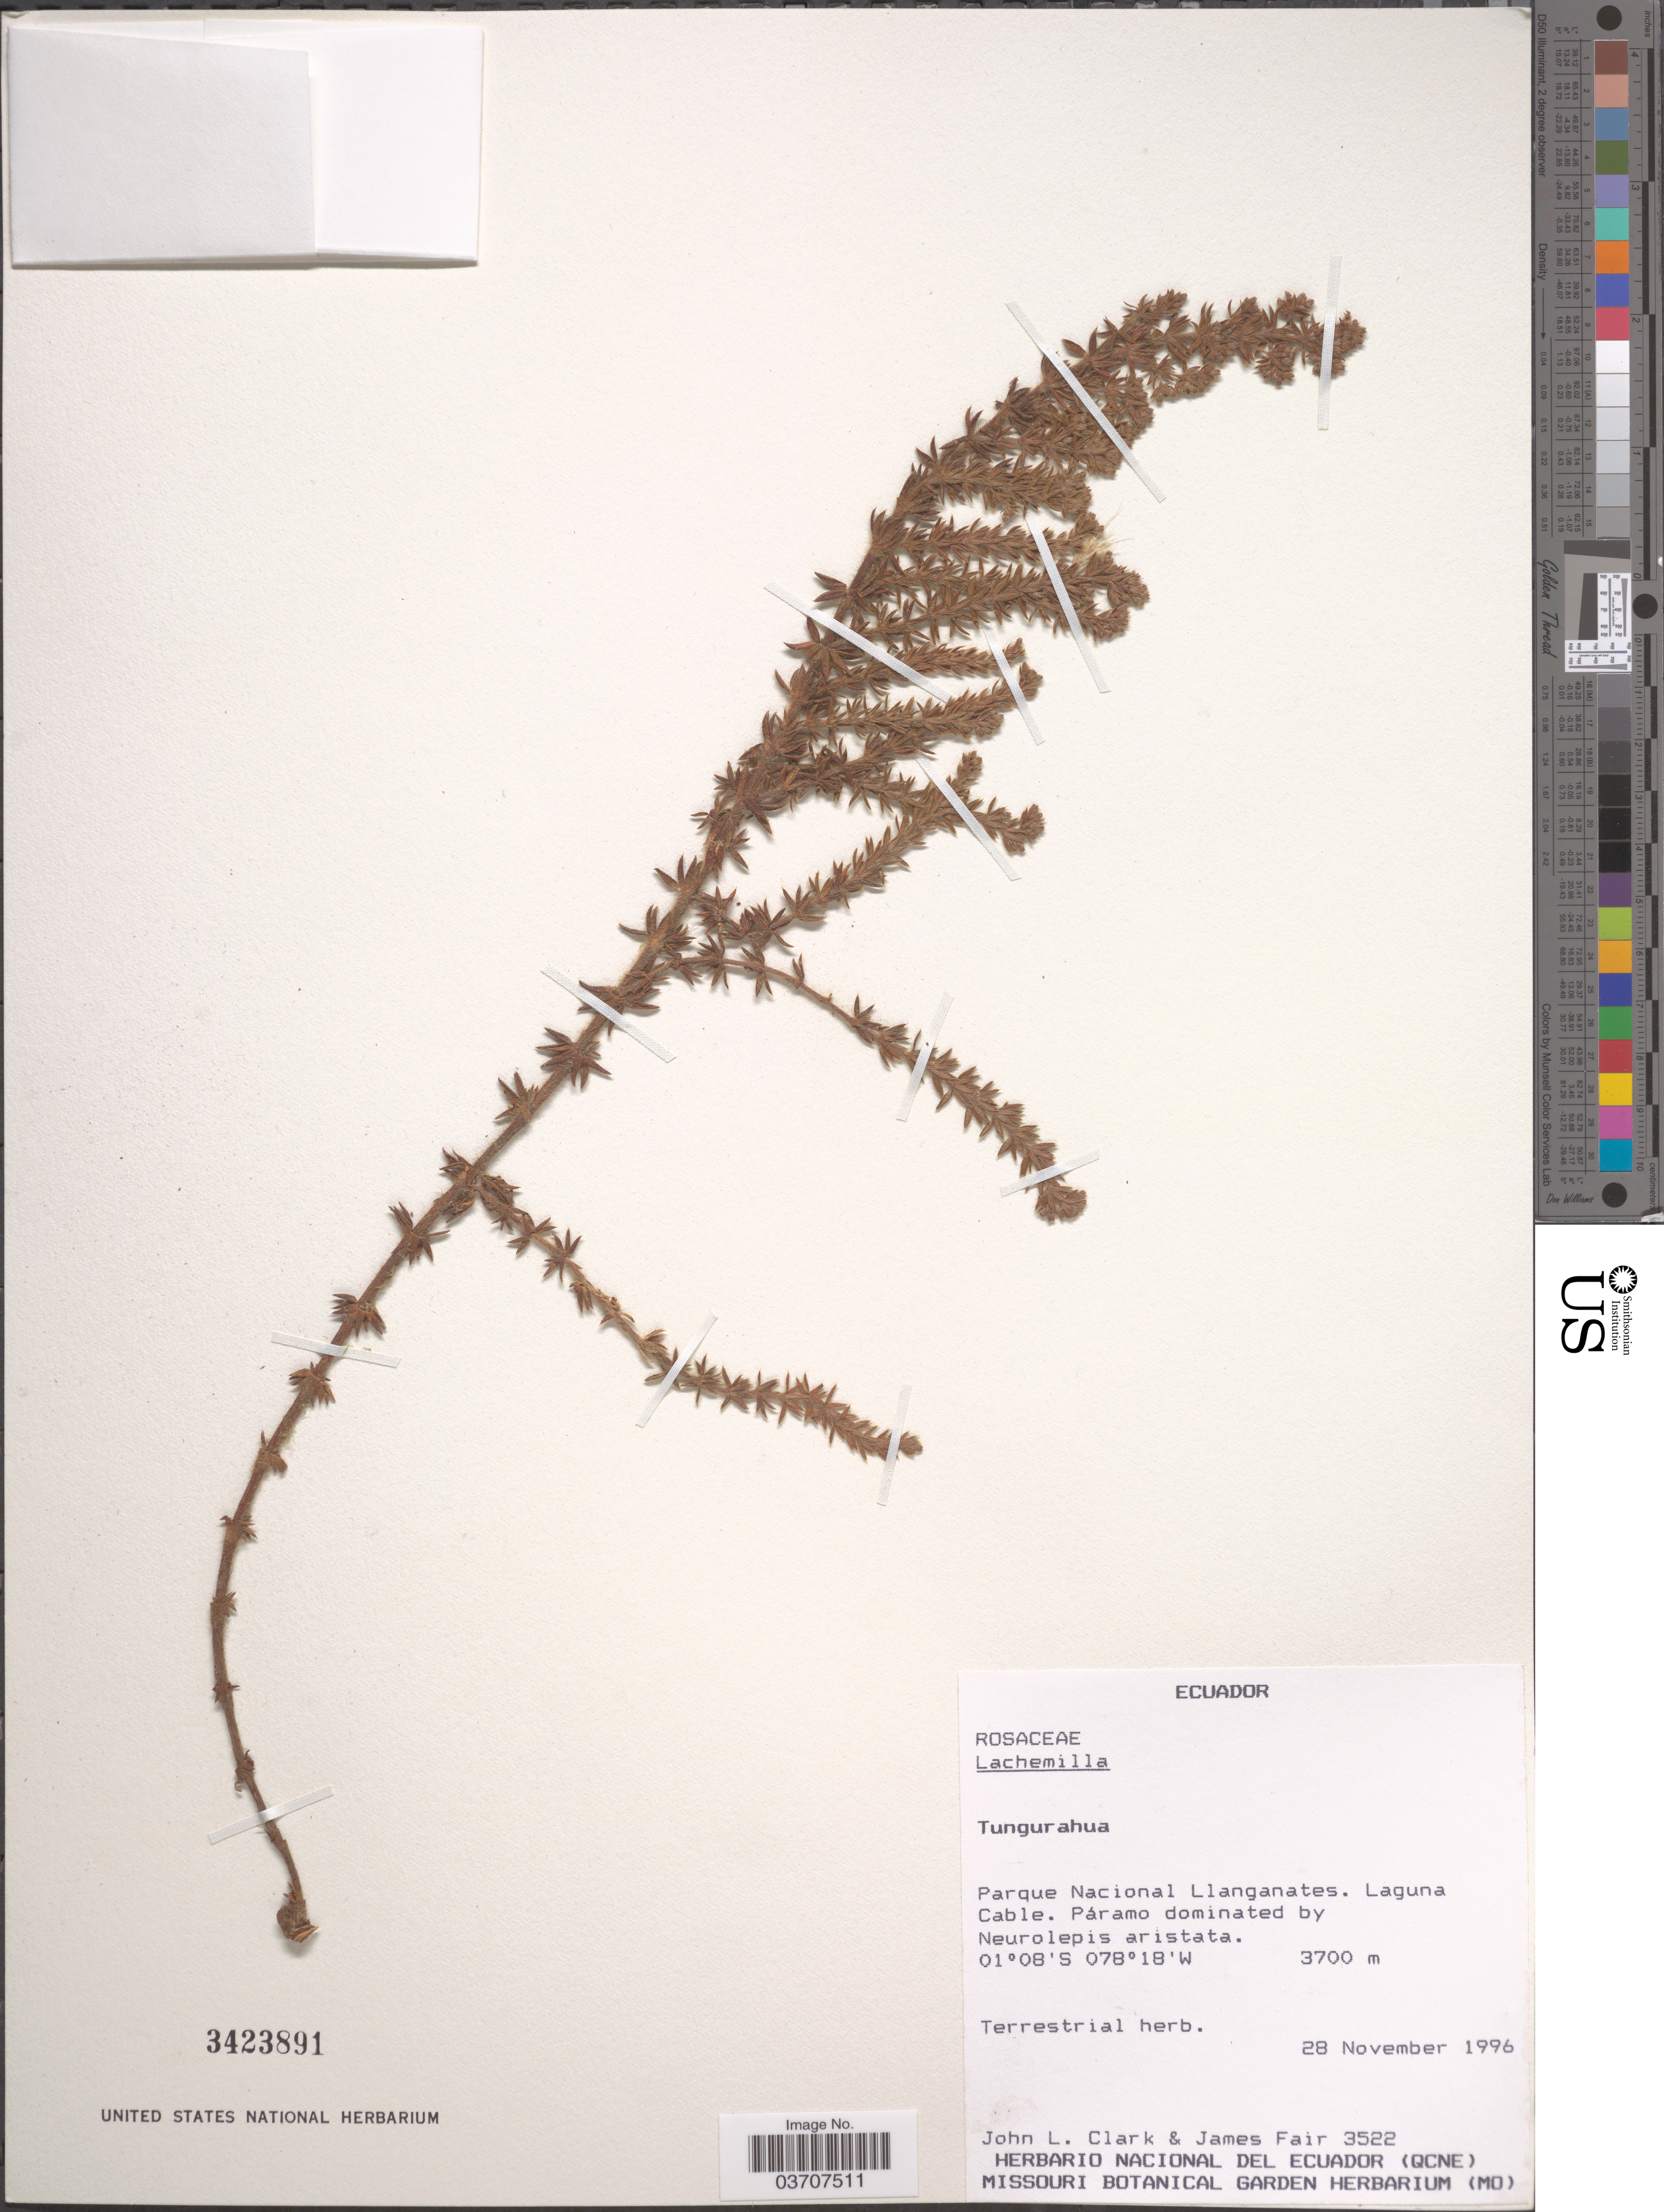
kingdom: Plantae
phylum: Tracheophyta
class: Magnoliopsida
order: Rosales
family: Rosaceae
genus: Lachemilla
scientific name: Lachemilla sp.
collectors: J. L. Clark & J. Fair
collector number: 3522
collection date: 1996-11-28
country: Ecuador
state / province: Tungurahua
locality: Parque Nacional Llanganates. Laguna cable.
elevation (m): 3700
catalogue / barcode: US 3423891